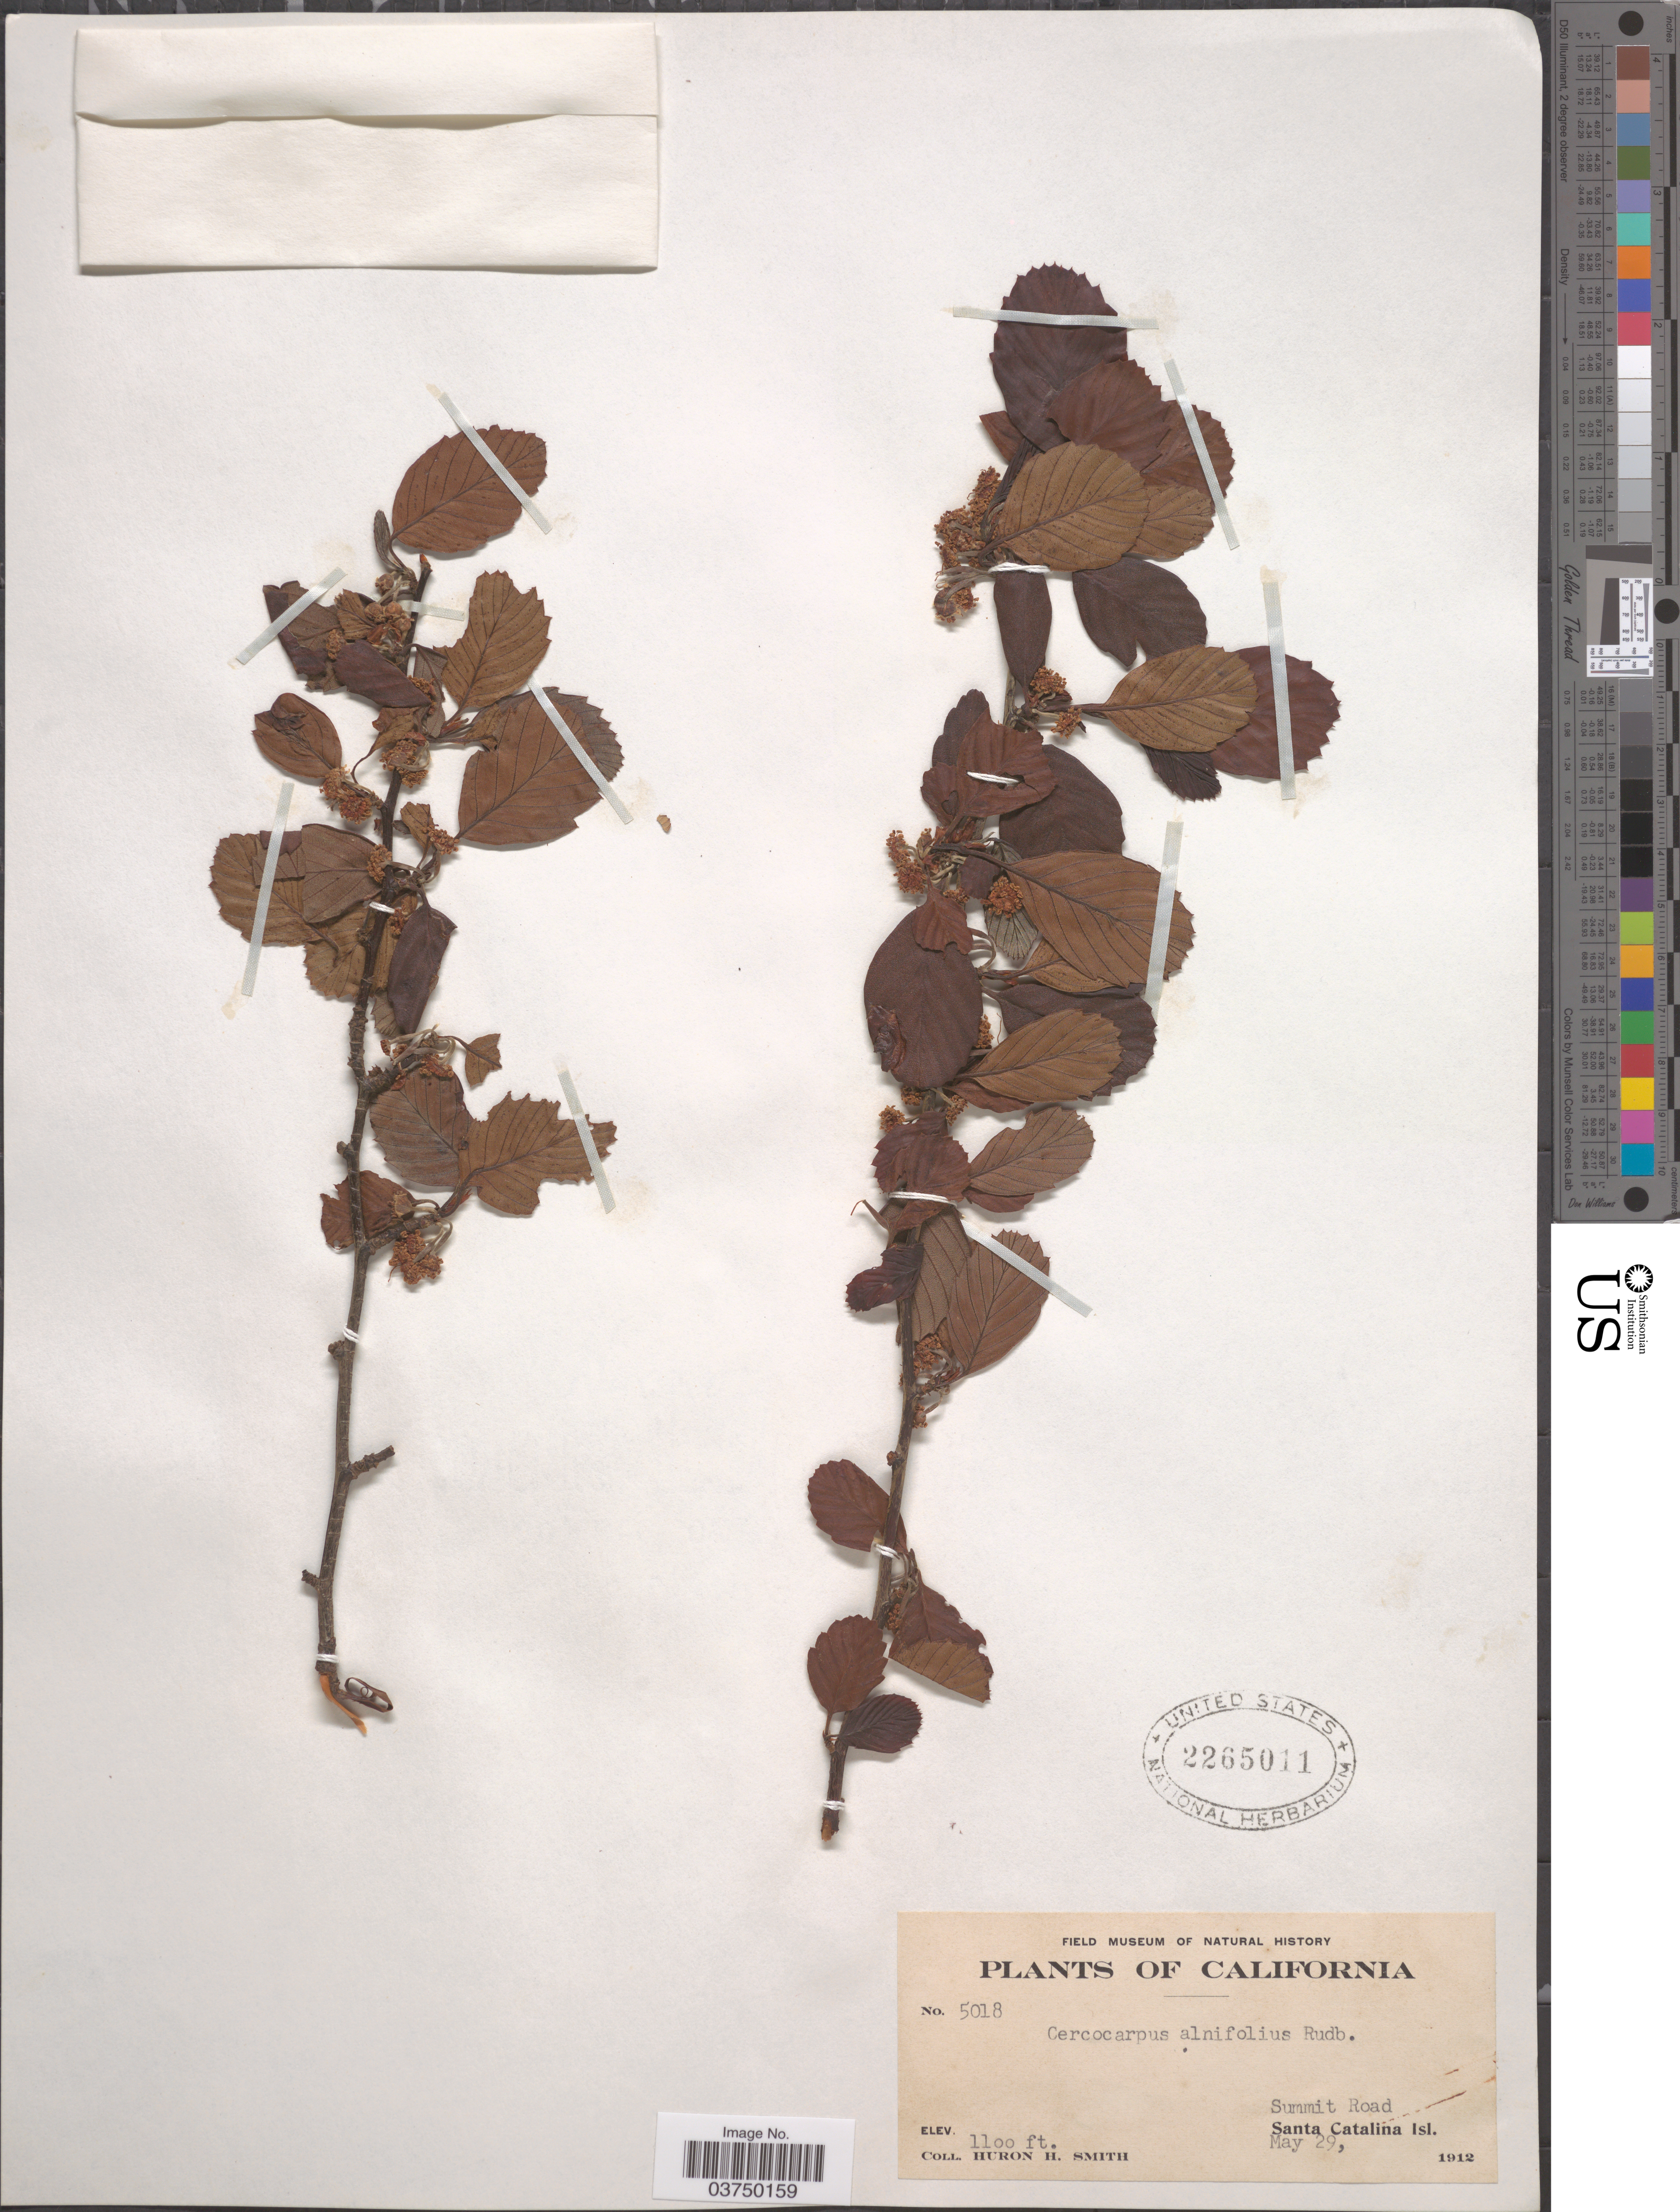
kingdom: Plantae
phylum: Tracheophyta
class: Magnoliopsida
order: Rosales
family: Rosaceae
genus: Cercocarpus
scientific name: Cercocarpus montanus var. blancheae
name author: (C.K. Schneid.) F.L. Martin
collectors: Huron H. Smith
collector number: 5018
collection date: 1912-05-29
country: United States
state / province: California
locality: Summit Road. Santa Catalina Isl.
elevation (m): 335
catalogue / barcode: US 2265011